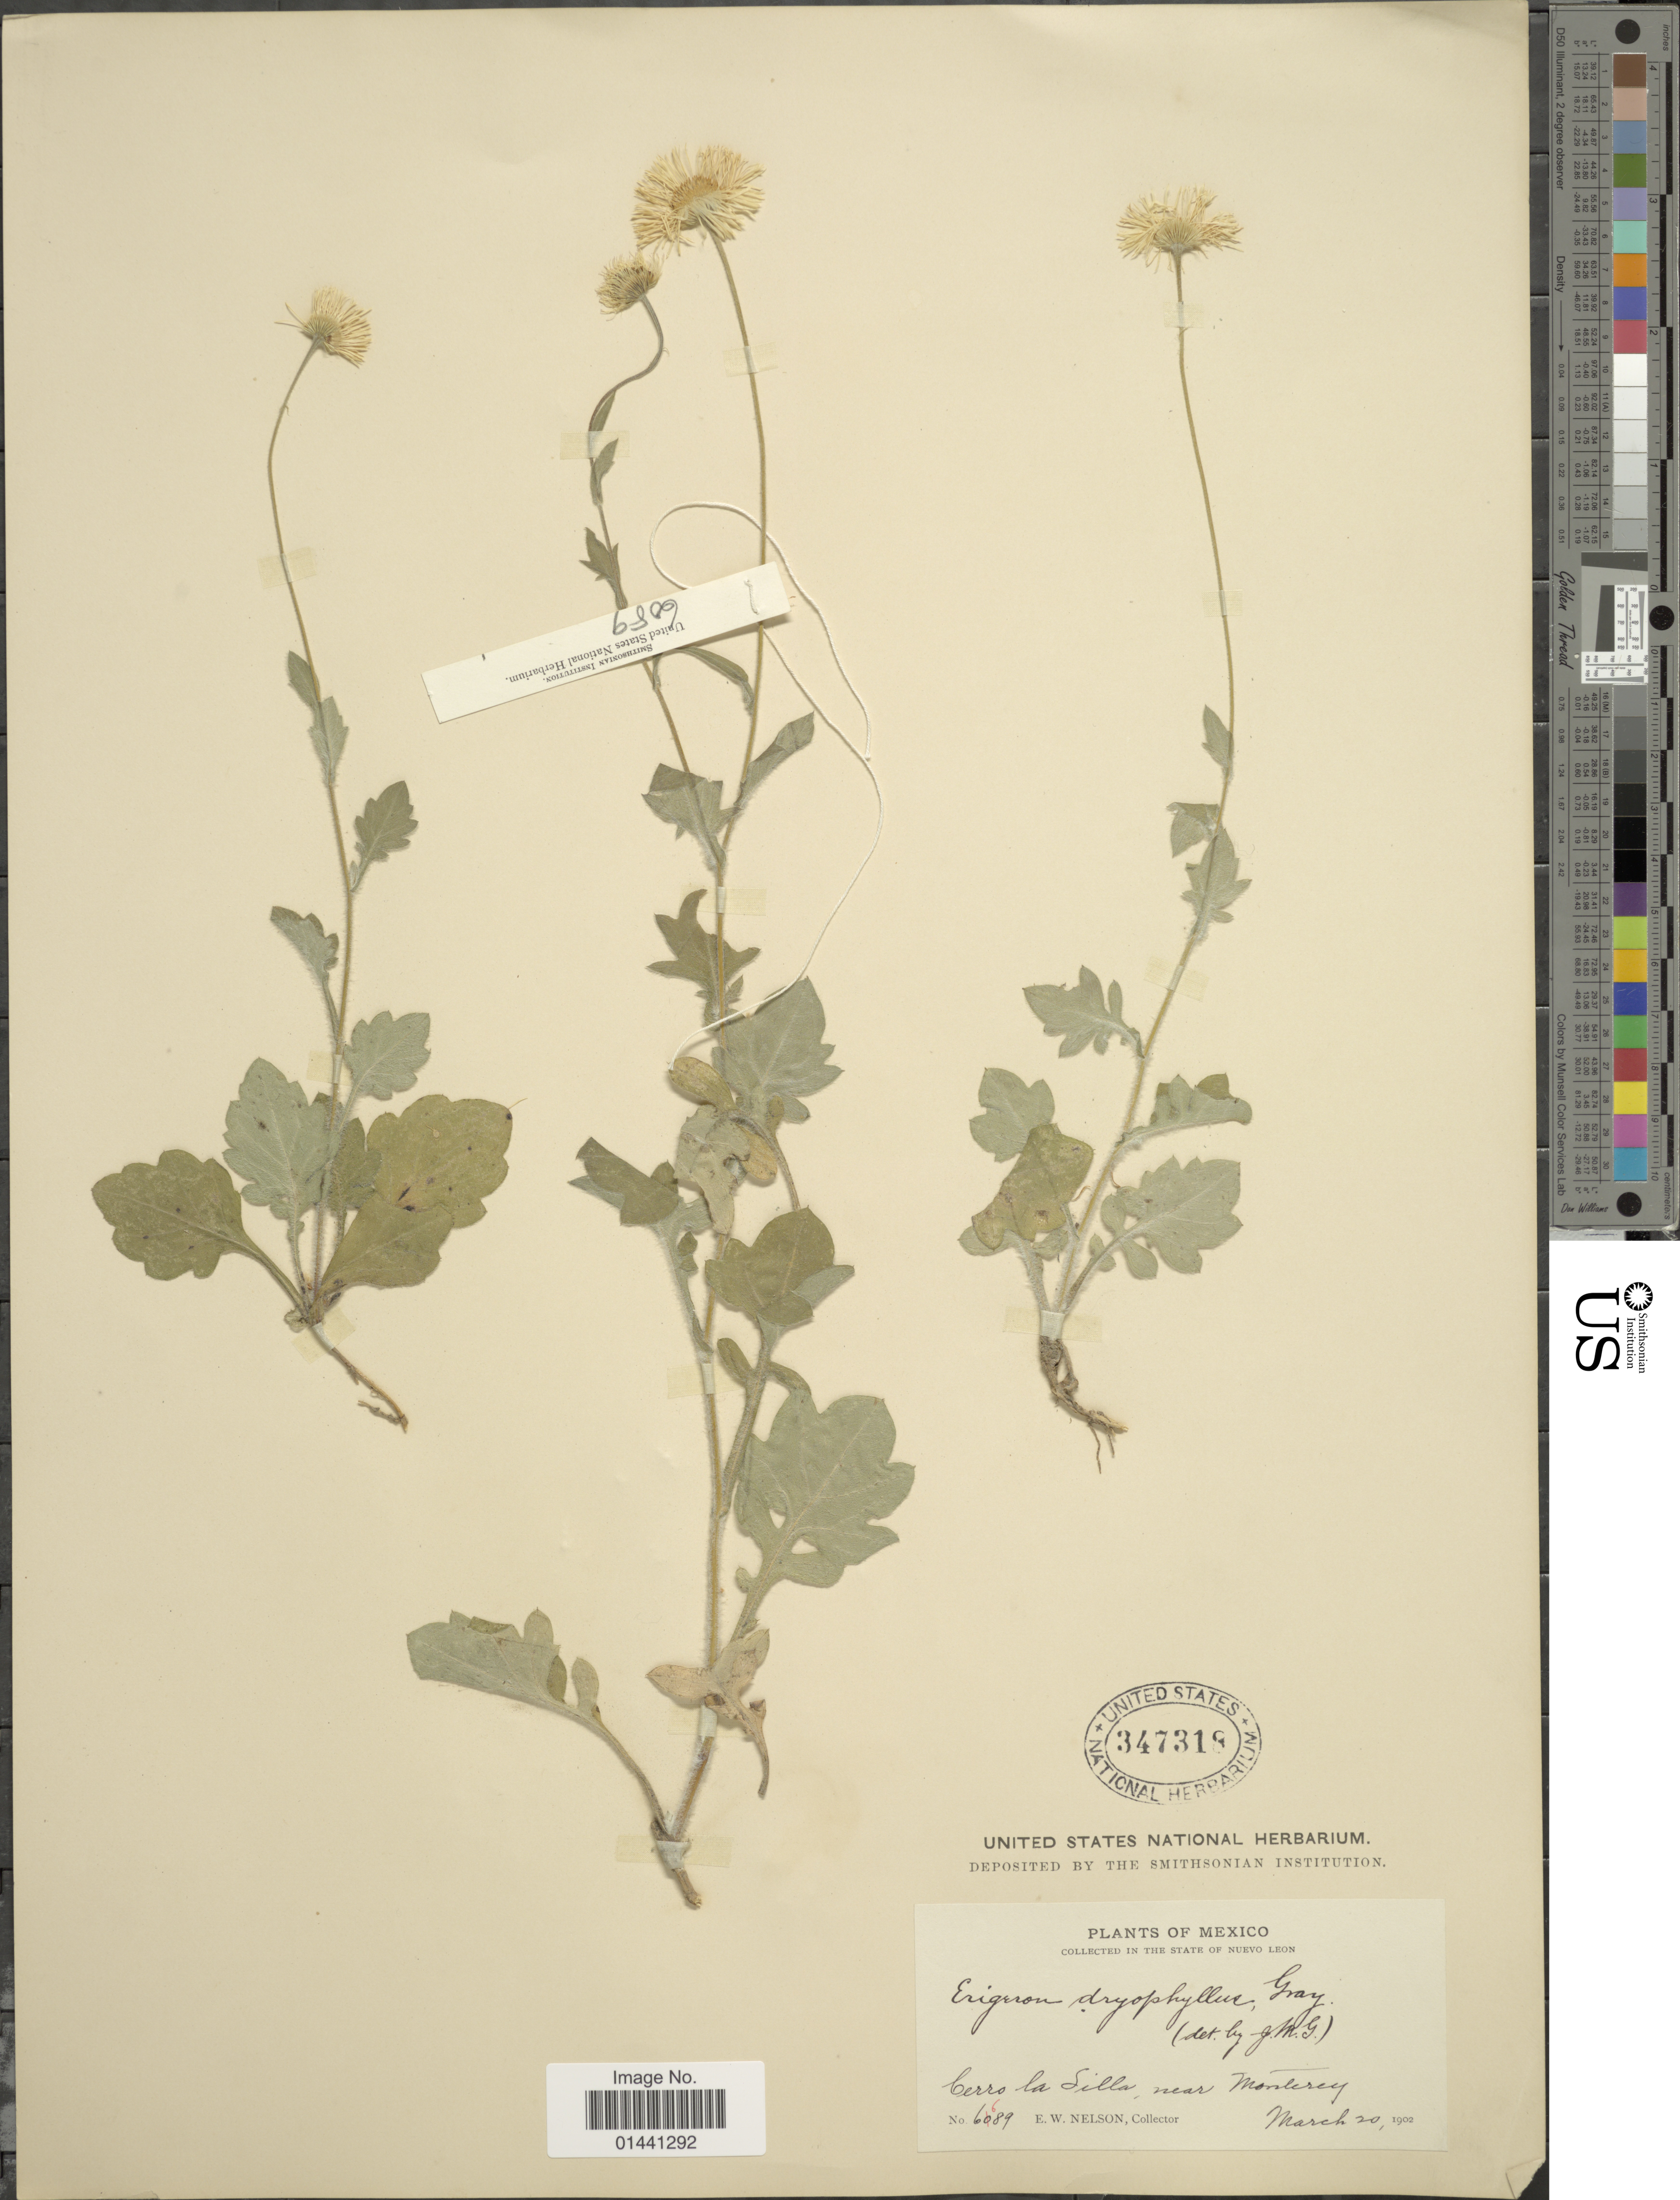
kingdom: Plantae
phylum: Tracheophyta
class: Magnoliopsida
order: Asterales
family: Asteraceae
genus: Erigeron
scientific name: Erigeron dryophyllus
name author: A. Gray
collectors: E. W. Nelson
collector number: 6689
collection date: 1902-03-20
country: Mexico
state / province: Nuevo León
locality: Cerro la Silla, near Monterey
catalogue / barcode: US 347318